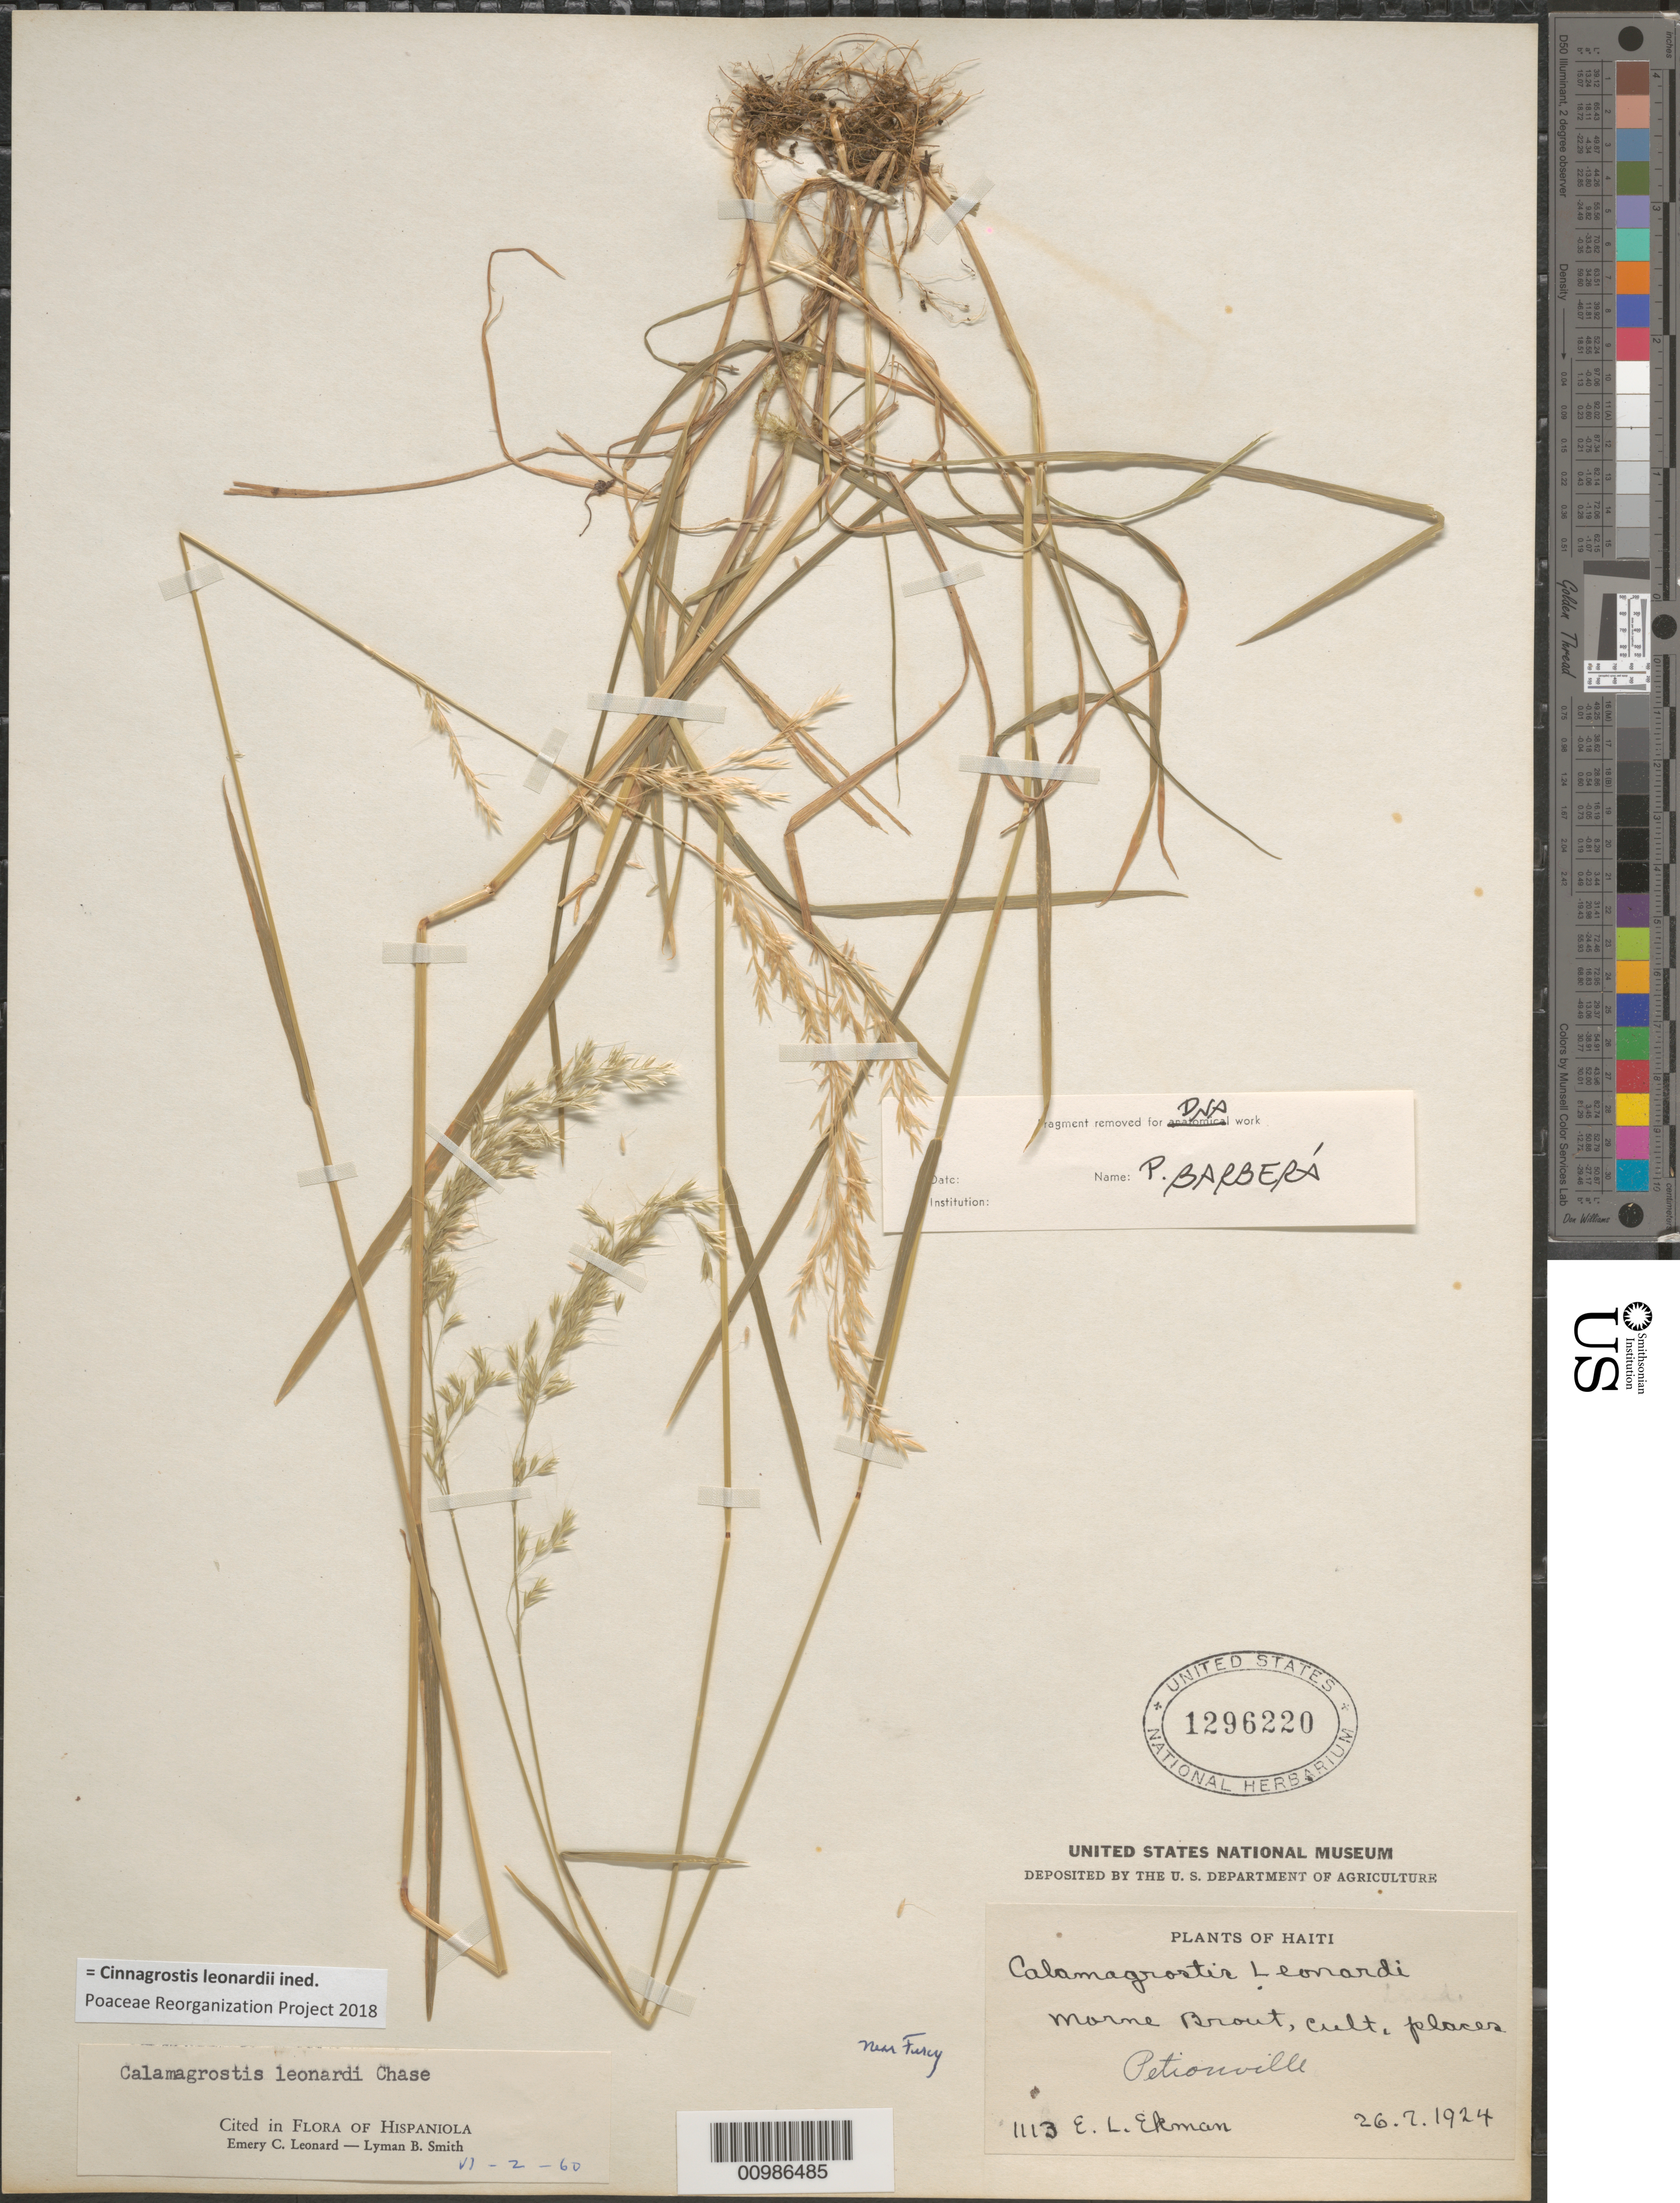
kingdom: Plantae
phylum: Tracheophyta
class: Liliopsida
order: Poales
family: Poaceae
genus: Cinnagrostis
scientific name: Cinnagrostis leonardii ined.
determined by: Poaceae Reorganization Project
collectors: E. L. Ekman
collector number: H 1113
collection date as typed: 26 Jul 1924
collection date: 1924-07-26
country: Haiti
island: Hispaniola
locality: Petionville, near Furcy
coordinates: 0 N, 0 E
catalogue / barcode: US 1296220